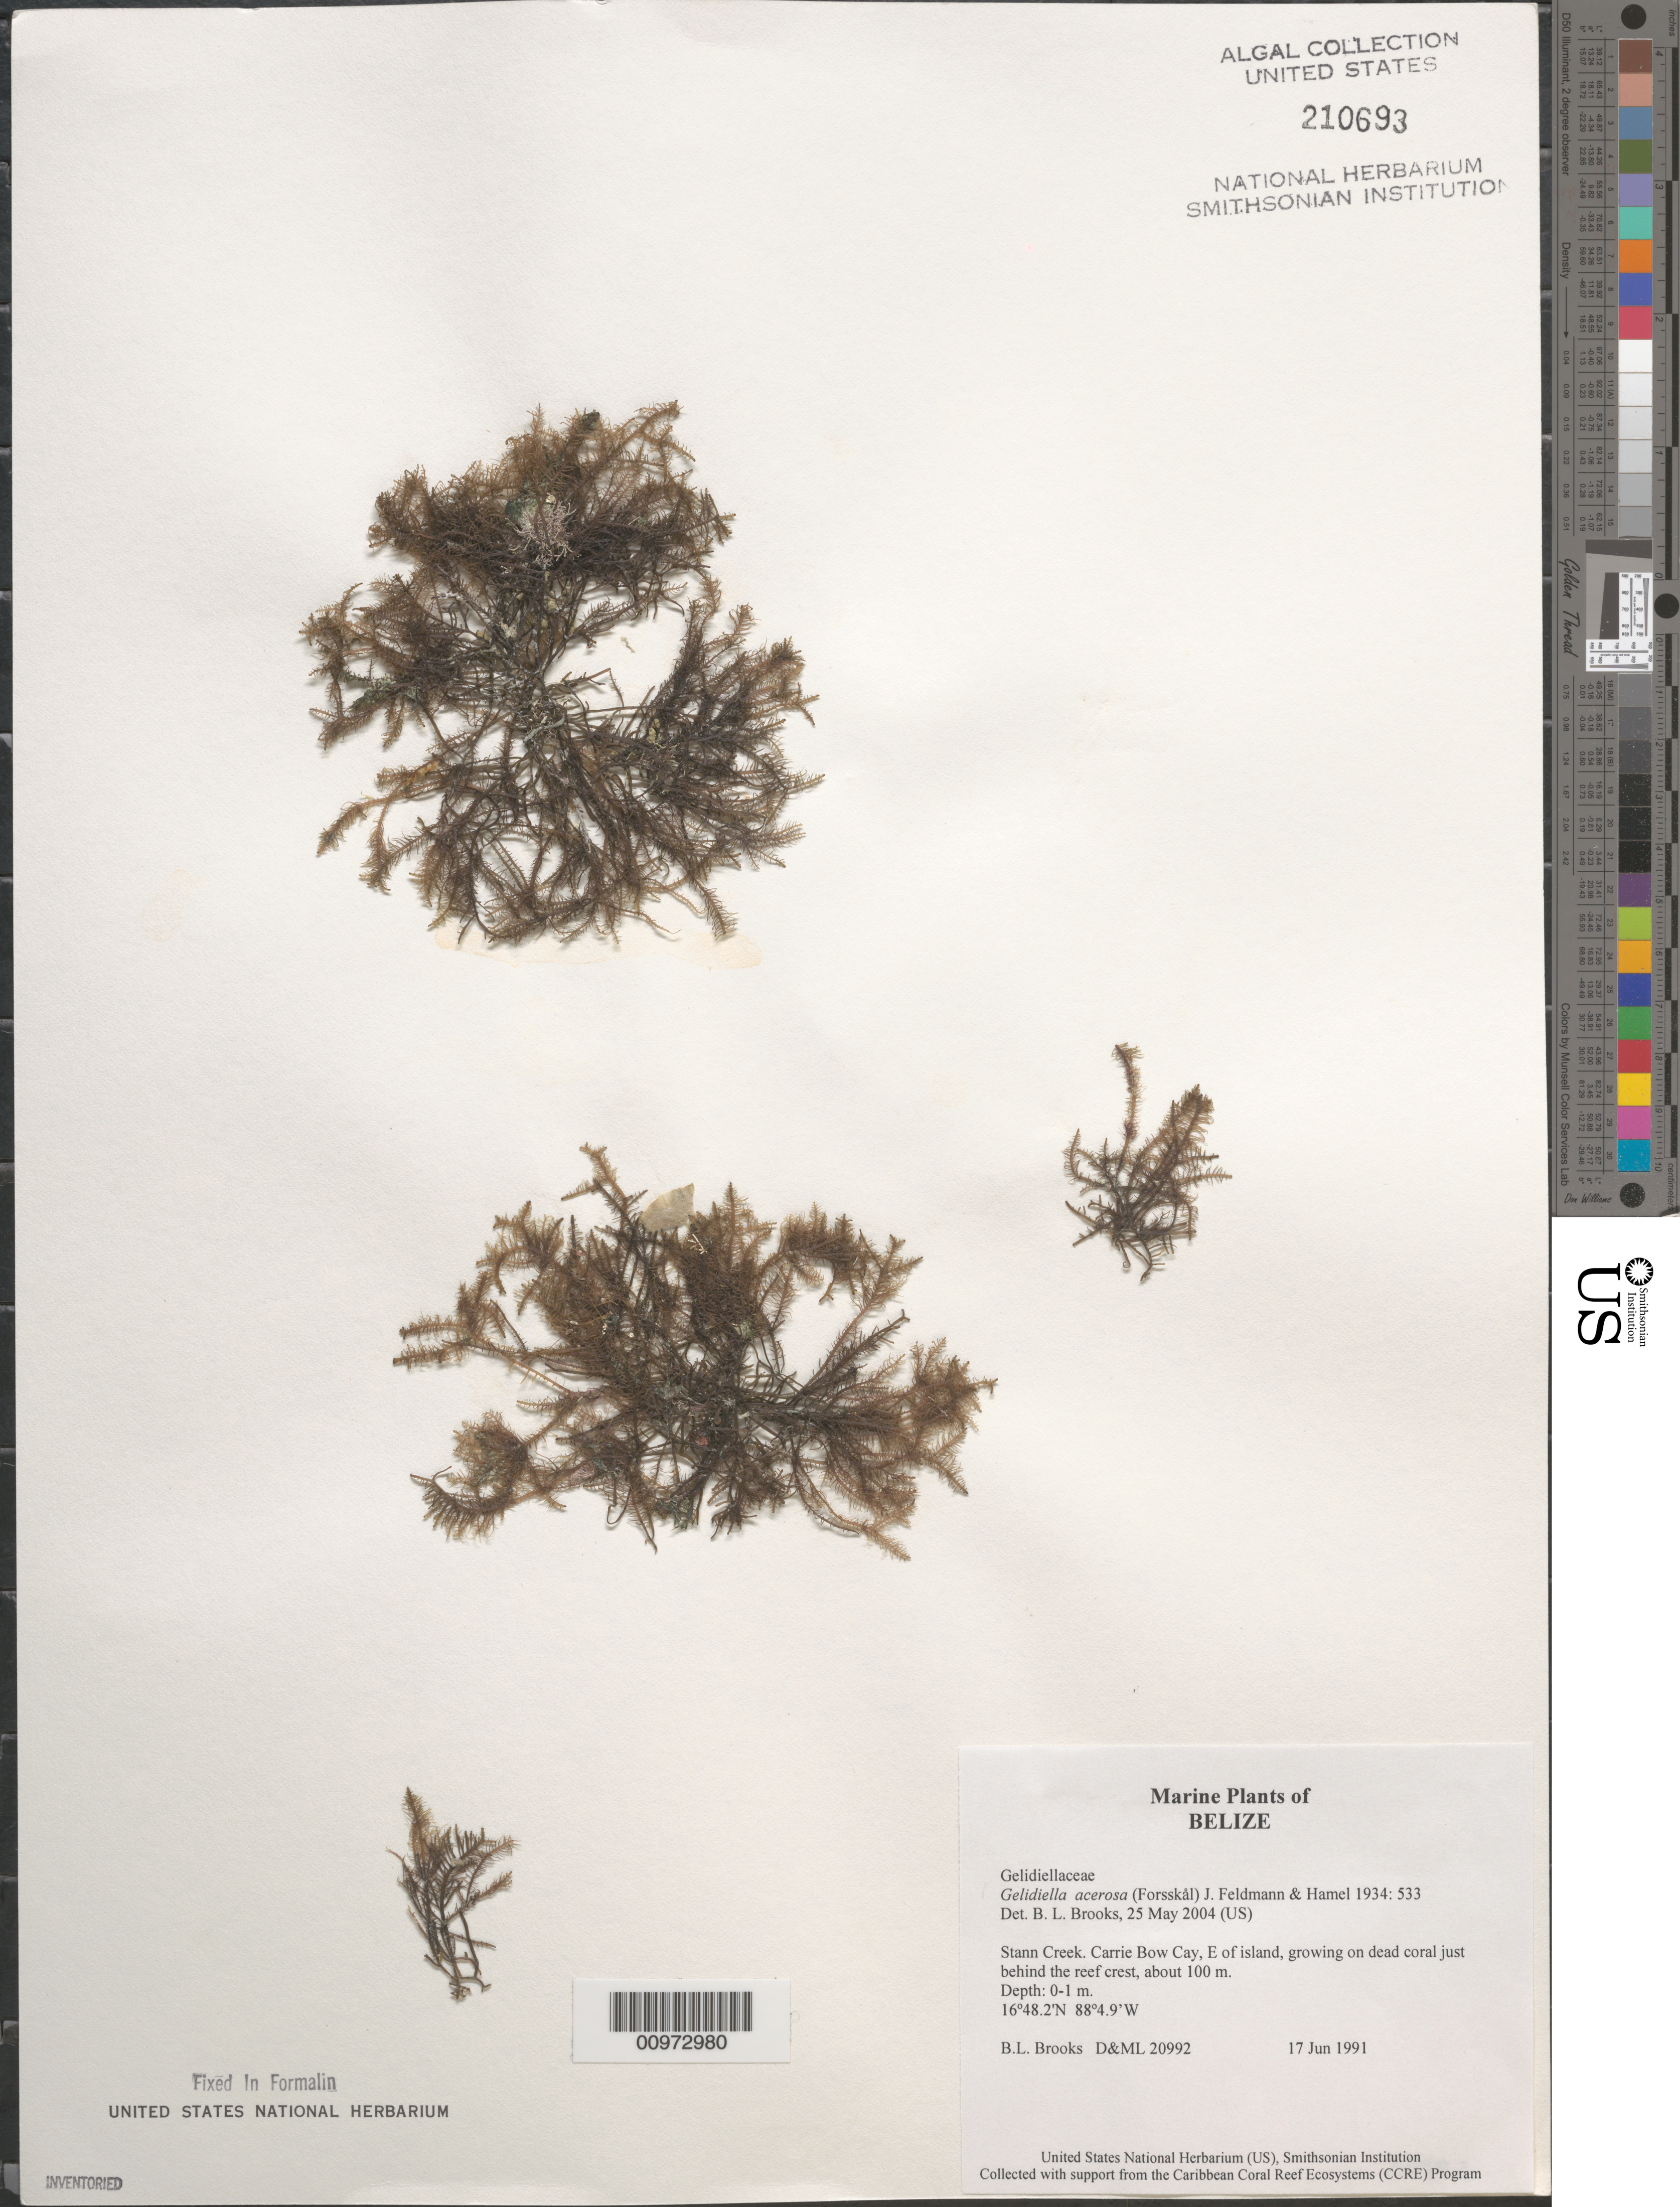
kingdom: Plantae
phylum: Rhodophyta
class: Florideophyceae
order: Gelidiales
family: Gelidiellaceae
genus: Gelidiella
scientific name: Gelidiella acerosa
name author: (Forssk.) Feldmann & G. Hamel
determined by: Brooks, B. L., (BOT), Smithsonian Institution - National Museum of Natural History (UNITED STATES)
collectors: B. Brooks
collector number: D&ML 20992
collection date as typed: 17 Jun 1991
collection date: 1991-06-17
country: Belize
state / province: Stann Creek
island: Carrie Bow Cay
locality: East of island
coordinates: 16 48.2'N, 88 4.9'W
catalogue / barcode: US 210693